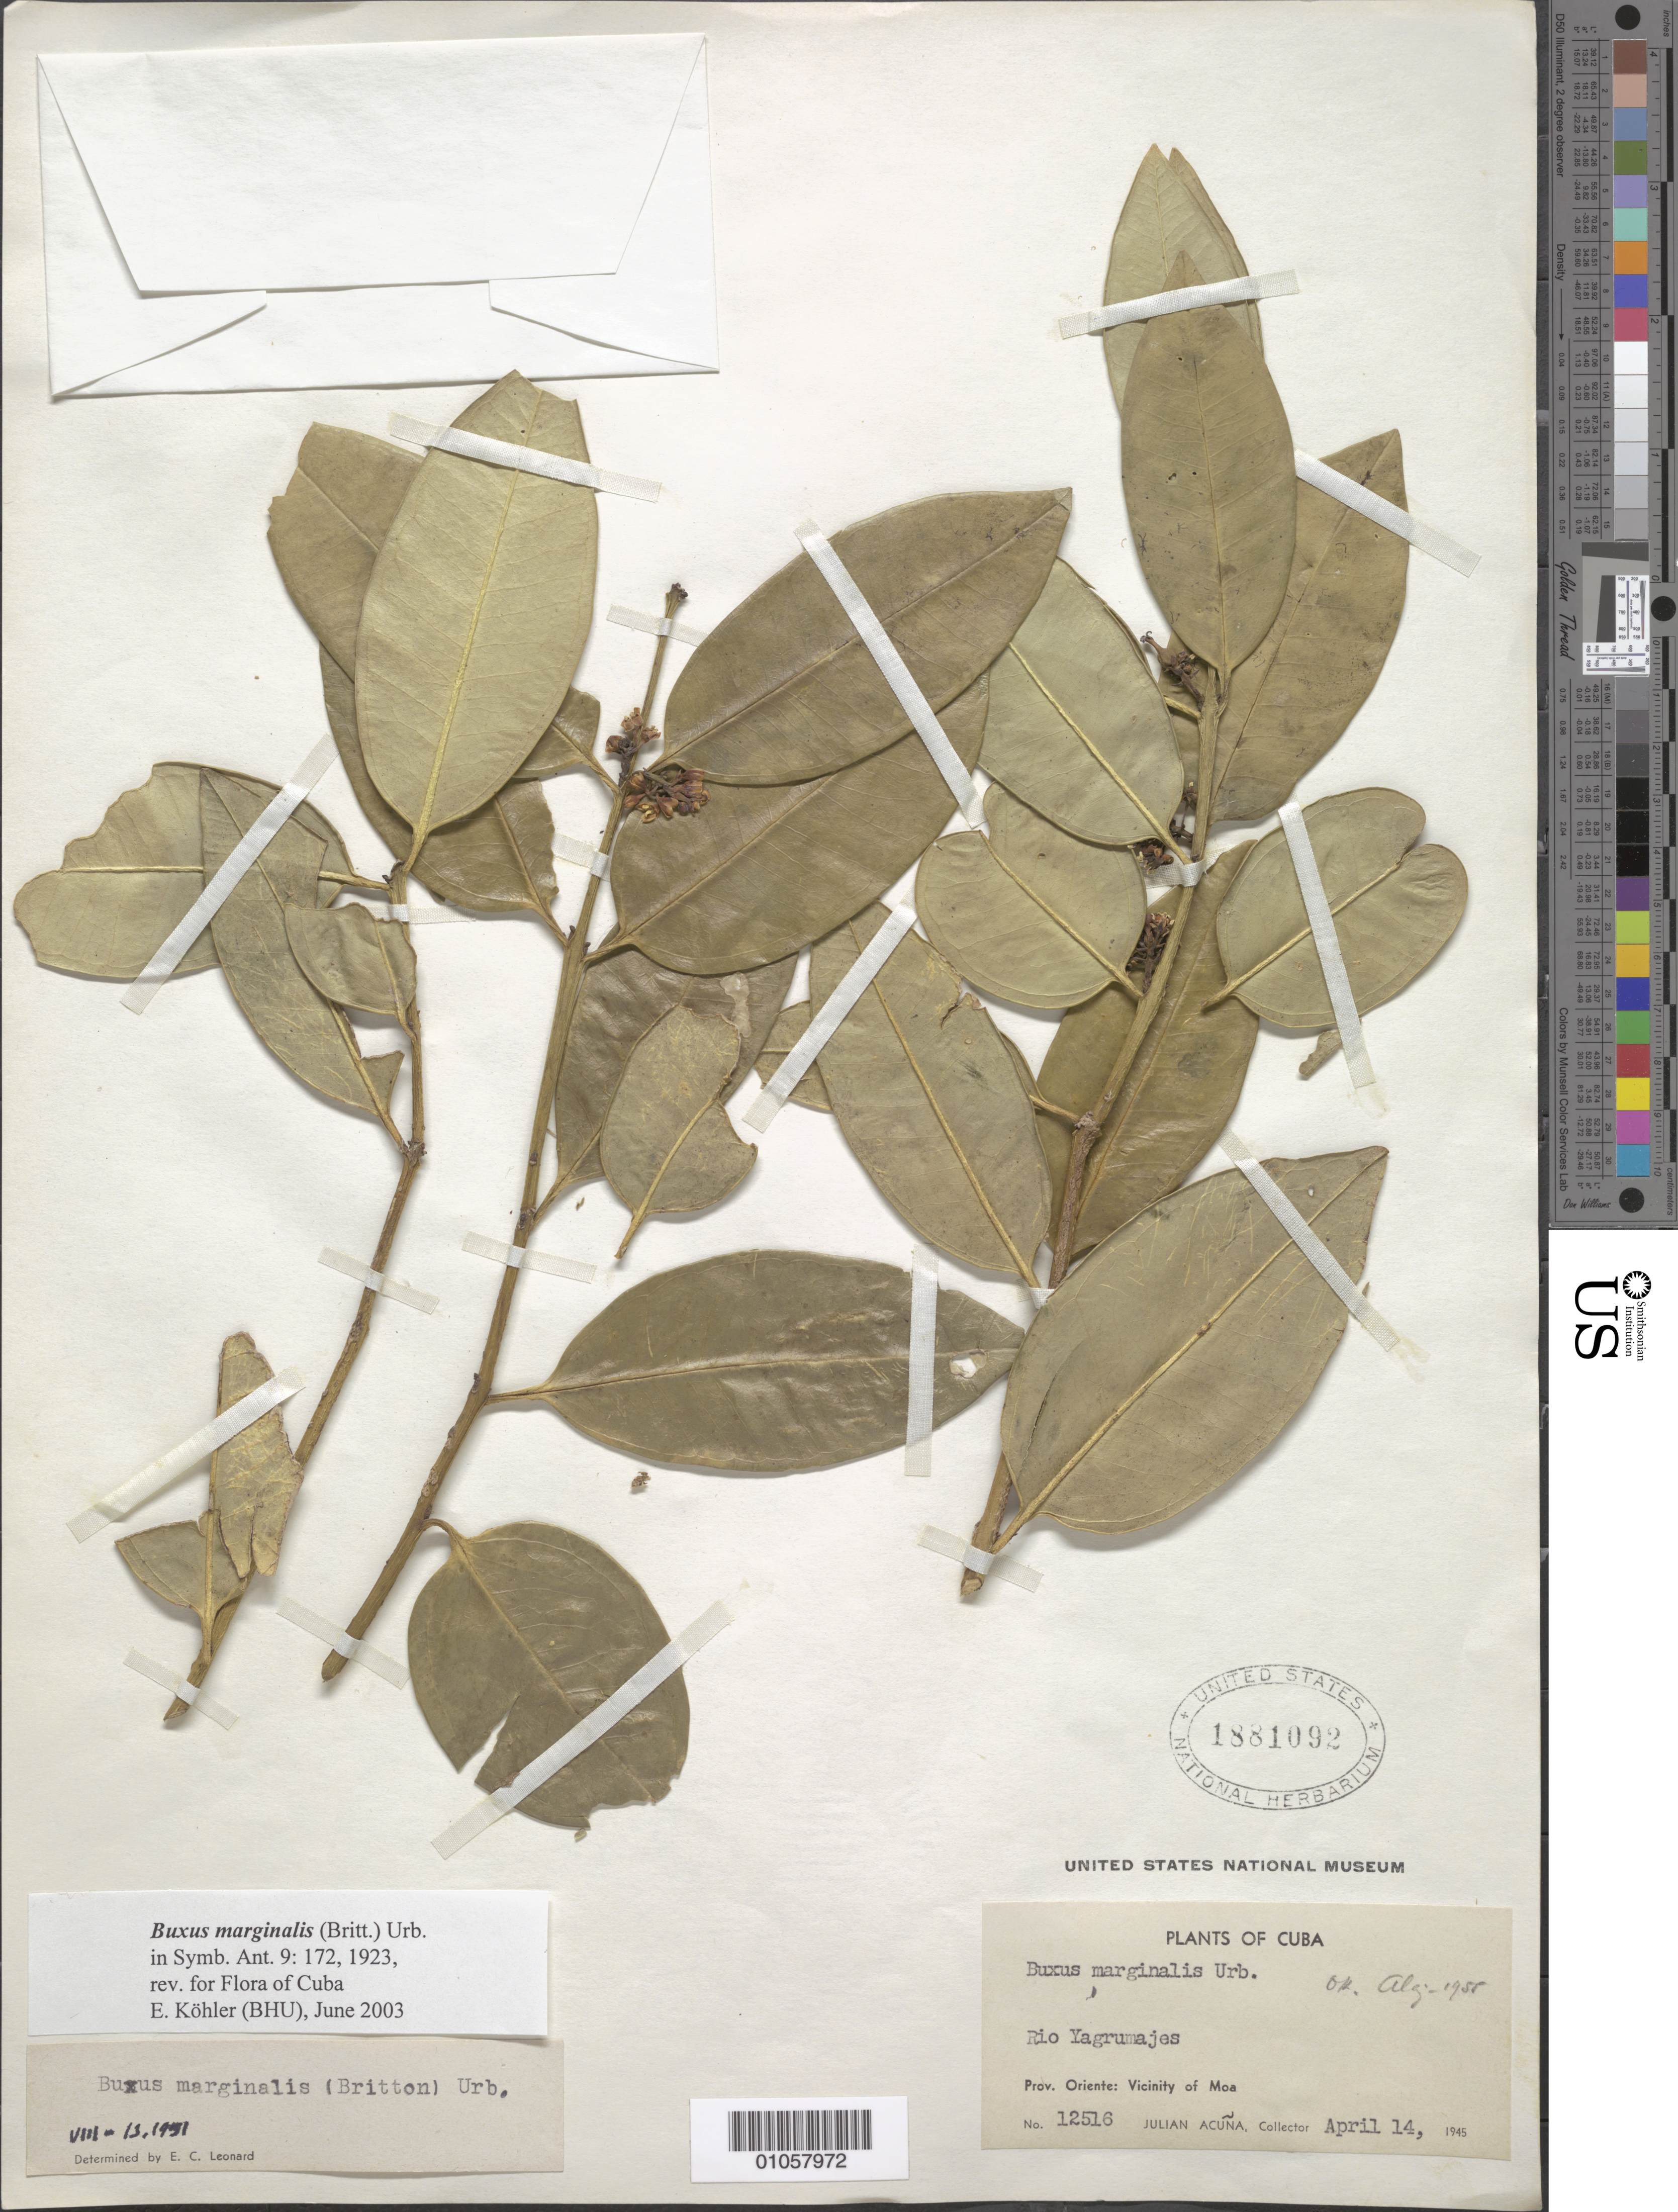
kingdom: Plantae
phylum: Tracheophyta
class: Magnoliopsida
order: Buxales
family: Buxaceae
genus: Buxus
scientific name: Buxus marginalis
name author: (Britton) Urb.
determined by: Kohler, E.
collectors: J. Acuña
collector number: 12516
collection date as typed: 14 Apr 1945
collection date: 1945-04-14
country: Cuba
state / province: Holguín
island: Cuba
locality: Moa vicinity; Río Yagrumajes [Oriente]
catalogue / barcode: US 1881092